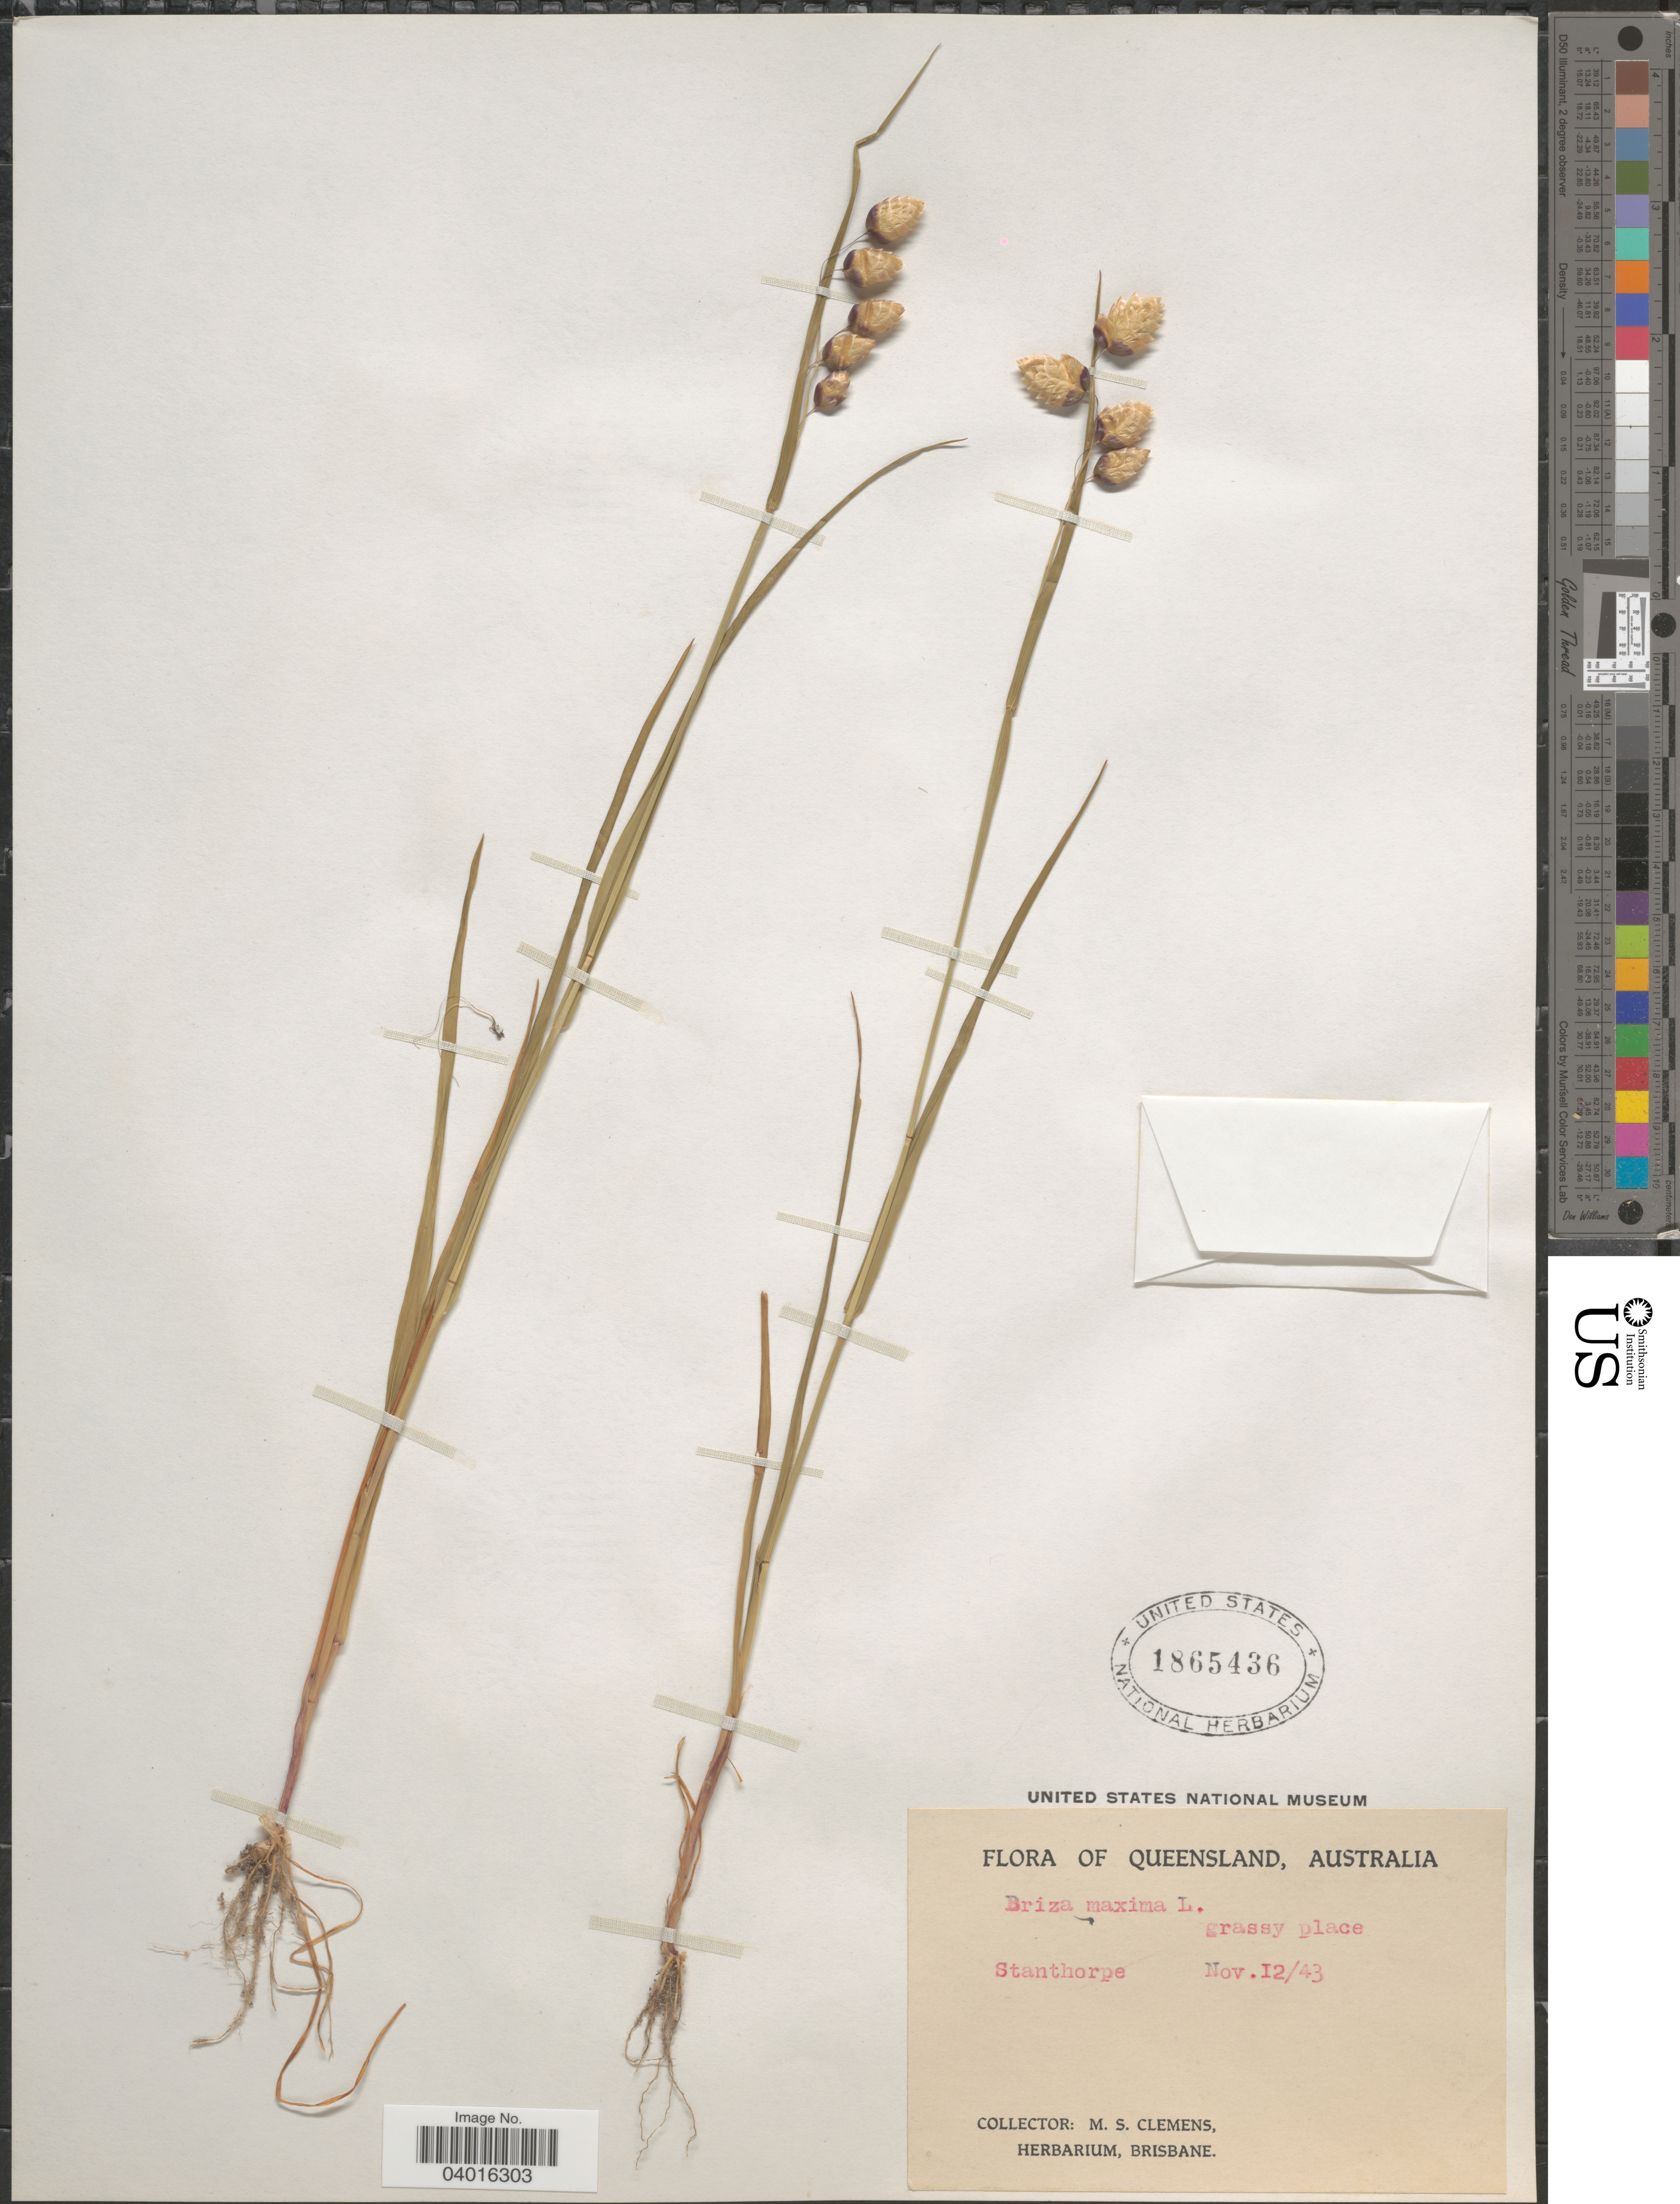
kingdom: Plantae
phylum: Tracheophyta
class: Liliopsida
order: Poales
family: Poaceae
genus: Briza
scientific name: Briza maxima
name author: L.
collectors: M. S. Clemens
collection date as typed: Transcribed d/m/y: 12/11/43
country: Australia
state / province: Queensland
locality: Grassy place, Stanthorpe.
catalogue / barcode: US 1865436